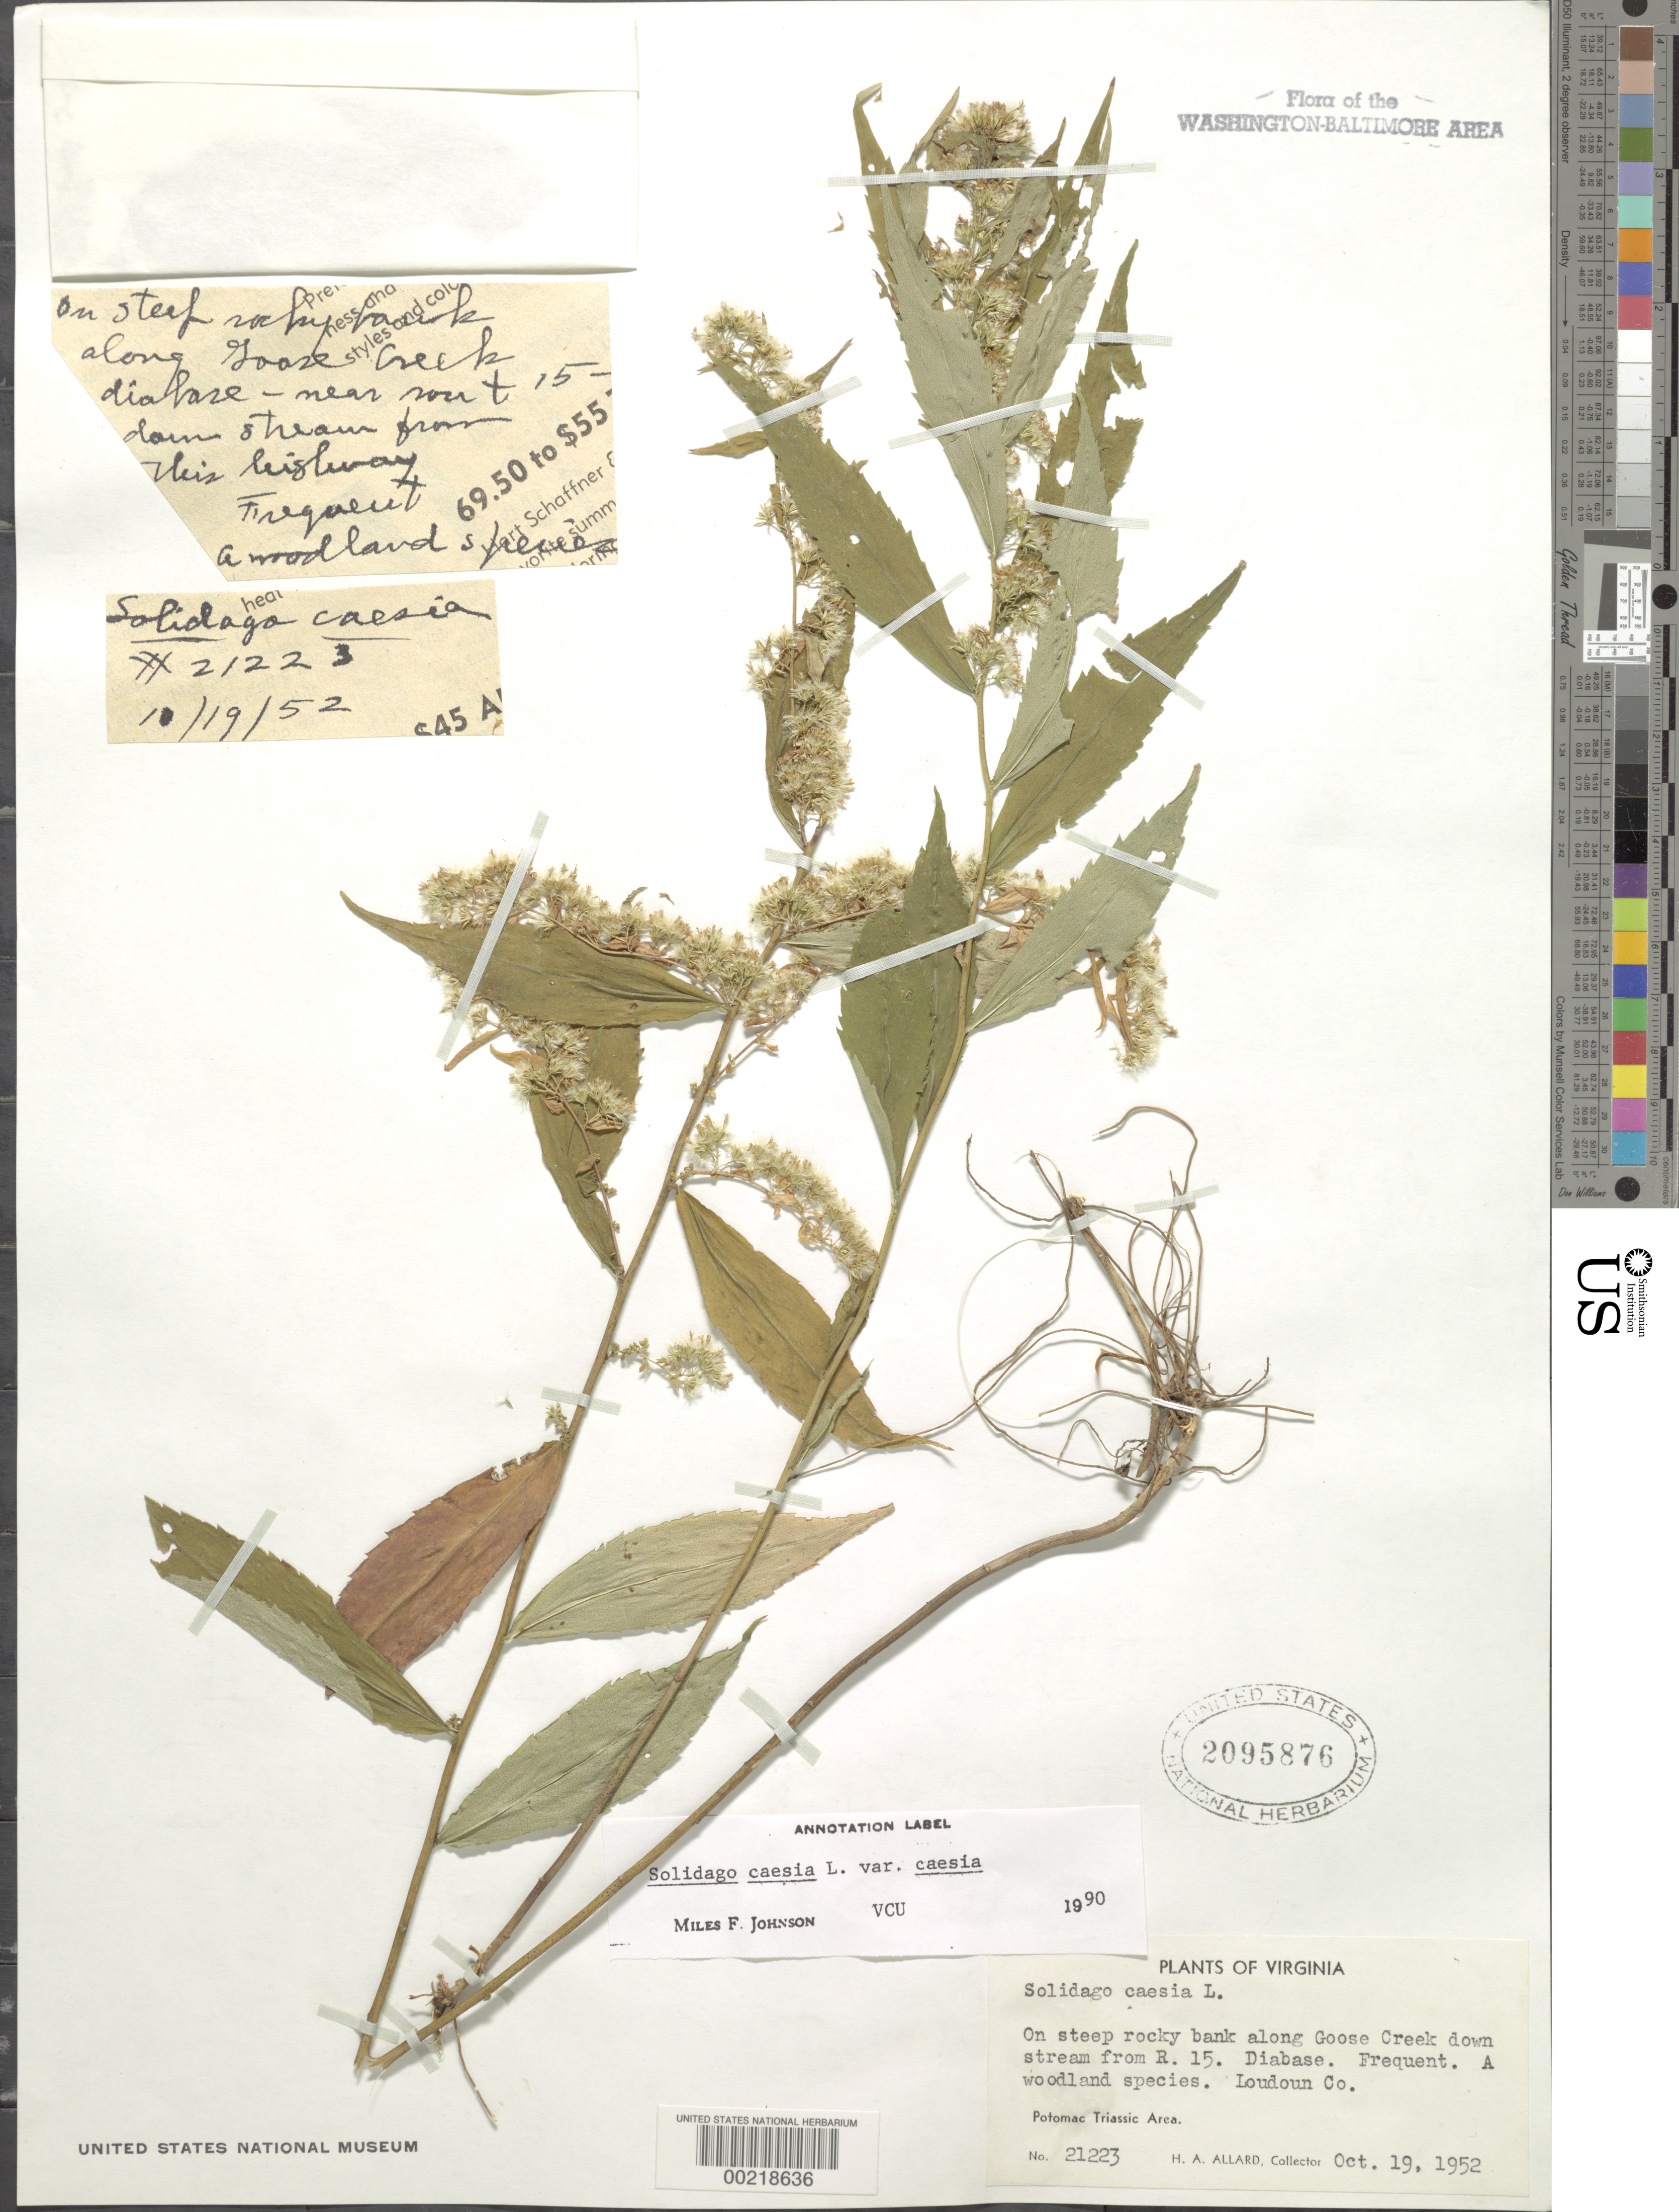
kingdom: Plantae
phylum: Tracheophyta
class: Magnoliopsida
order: Asterales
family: Asteraceae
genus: Solidago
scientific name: Solidago caesia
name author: L.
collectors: H. A. Allard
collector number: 21223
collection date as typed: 19 Oct 1952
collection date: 1952-10-19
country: United States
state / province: Virginia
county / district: Loudoun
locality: downstream from Rt. 15 on Goose Creek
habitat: Steep rocky bank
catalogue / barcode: US 2095876